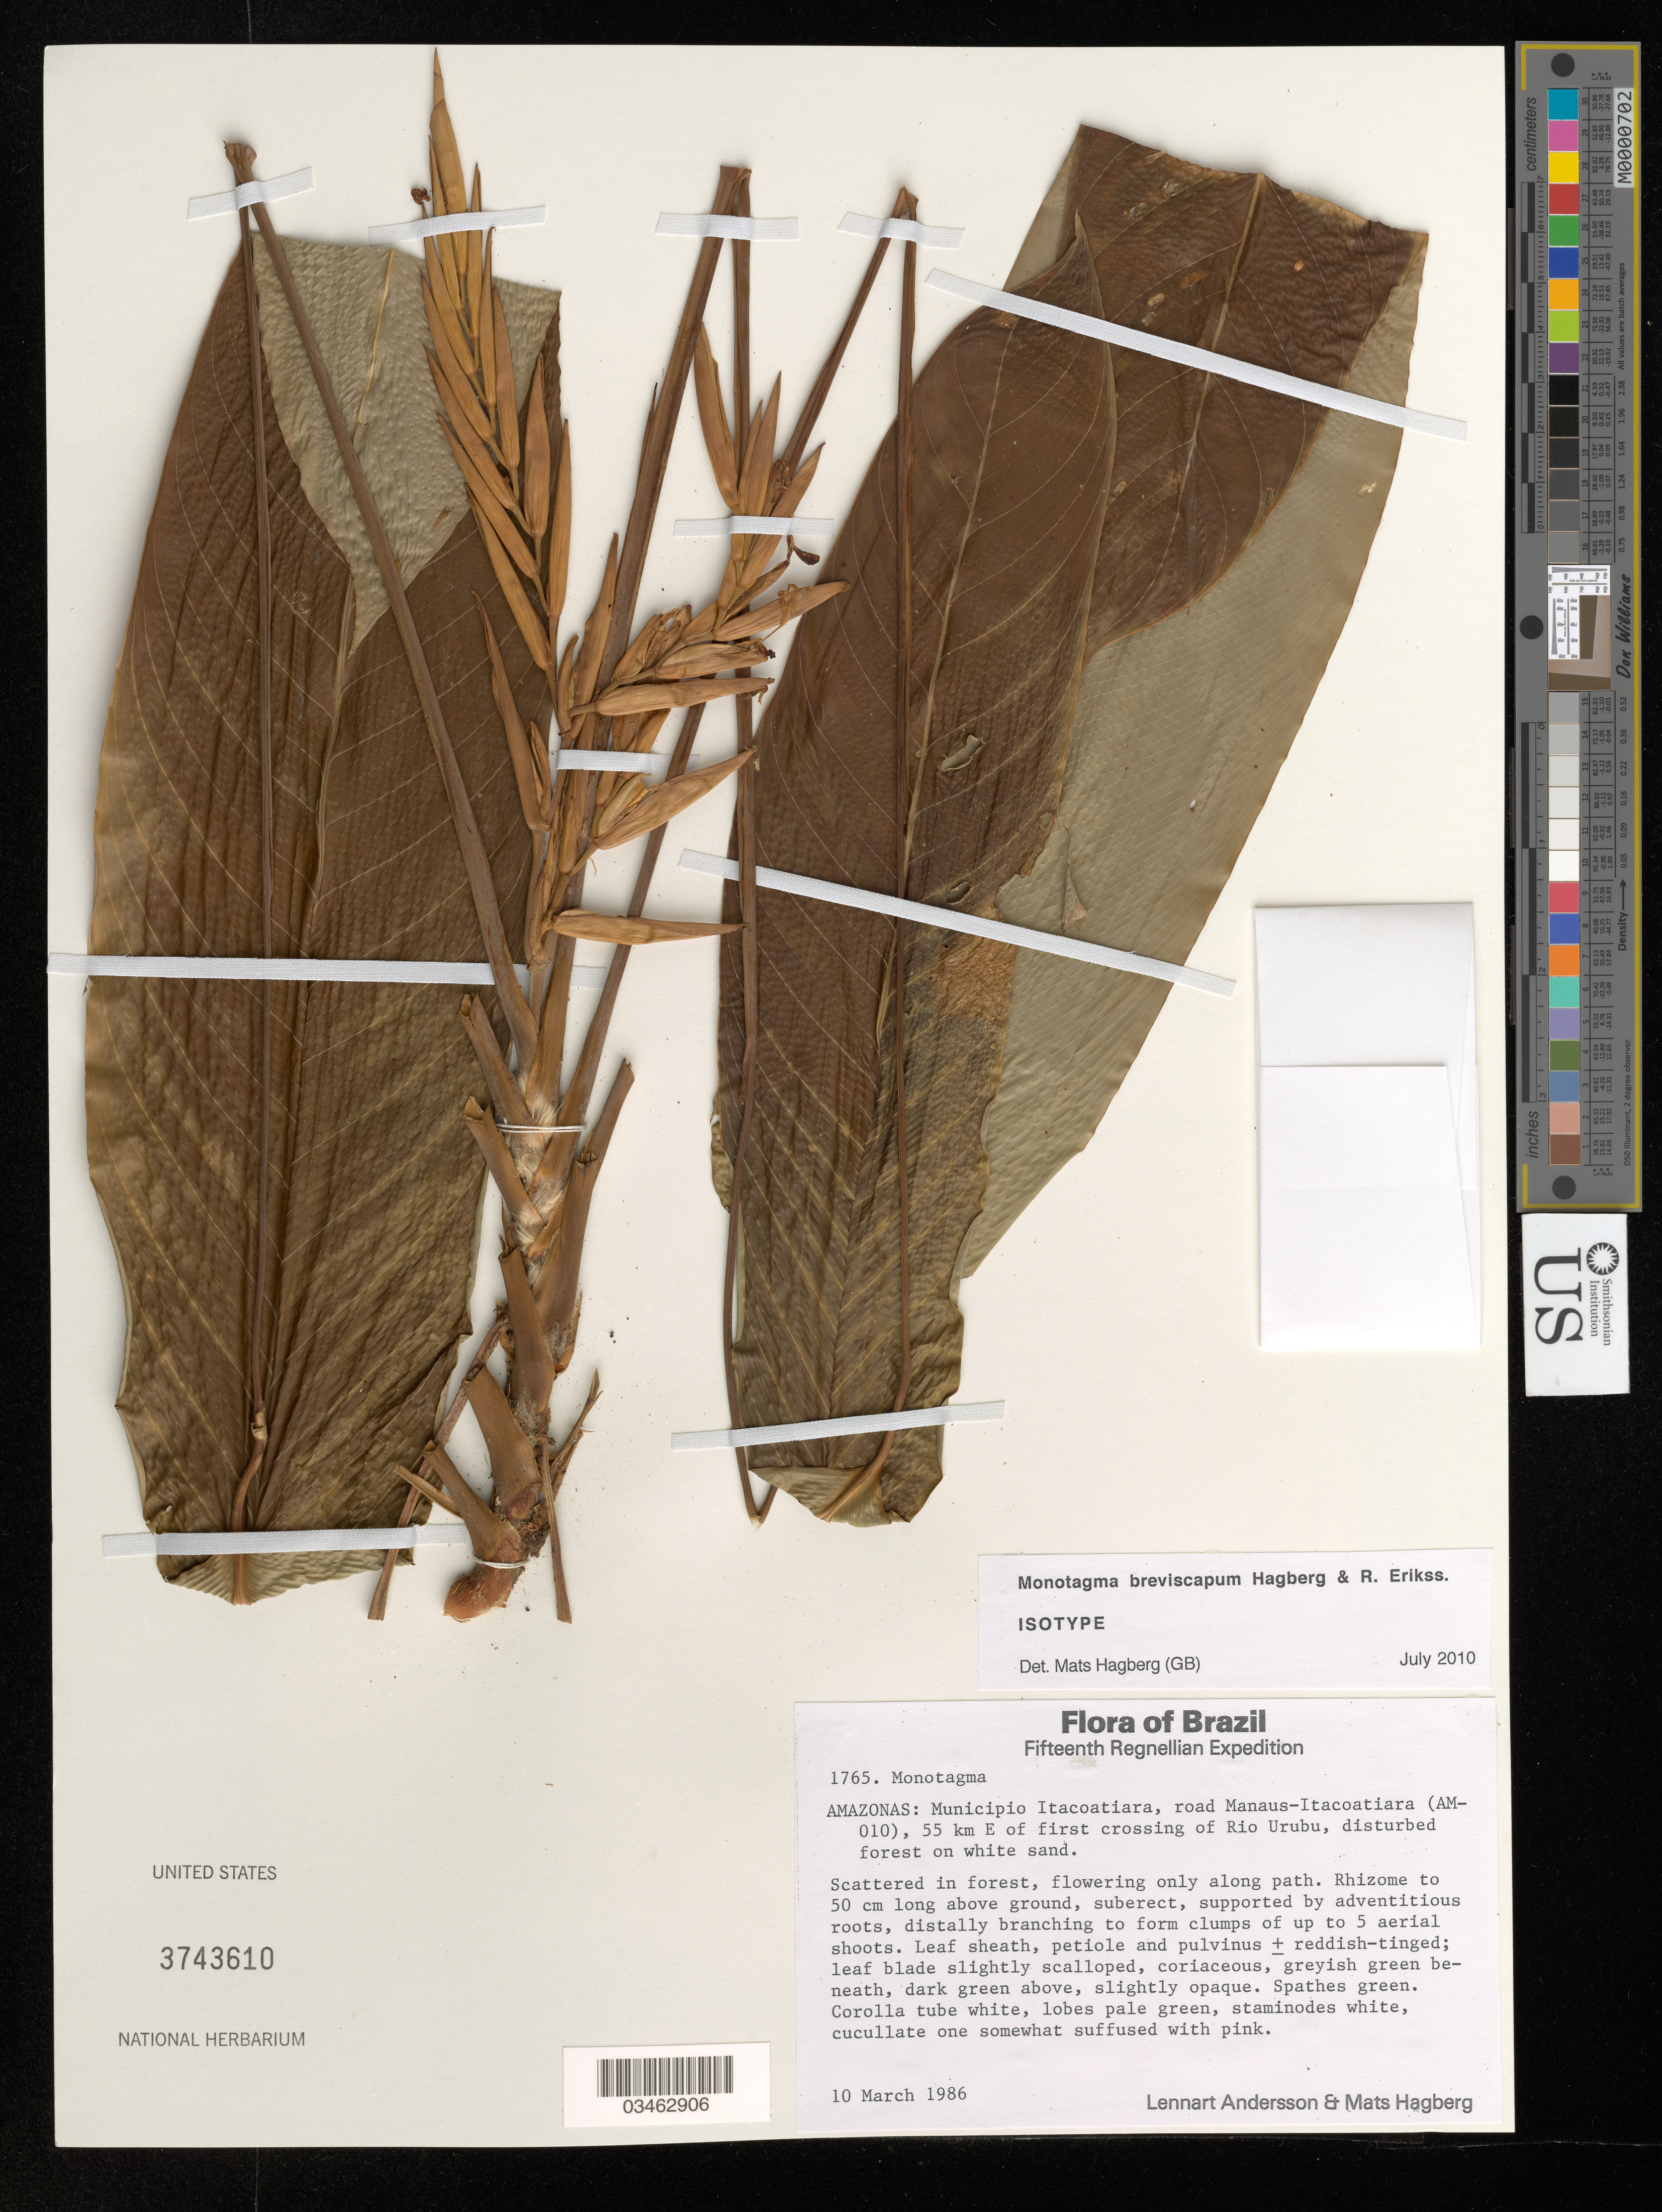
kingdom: Plantae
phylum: Tracheophyta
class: Liliopsida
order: Zingiberales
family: Marantaceae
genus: Monotagma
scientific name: Monotagma breviscapum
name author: Hagberg & R. Erikss.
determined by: Hagberg, M.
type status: Isotype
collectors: L. Andersson & M. Hagberg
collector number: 1765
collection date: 1986-03-10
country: Brazil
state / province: Amazonas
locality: Municipio Itacoatiara, road Manaus-Itacoatiara (AM--010), 55 km E of first crossing of Rio Urubu.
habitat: disturbed forest on white sand.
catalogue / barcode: US 3743610